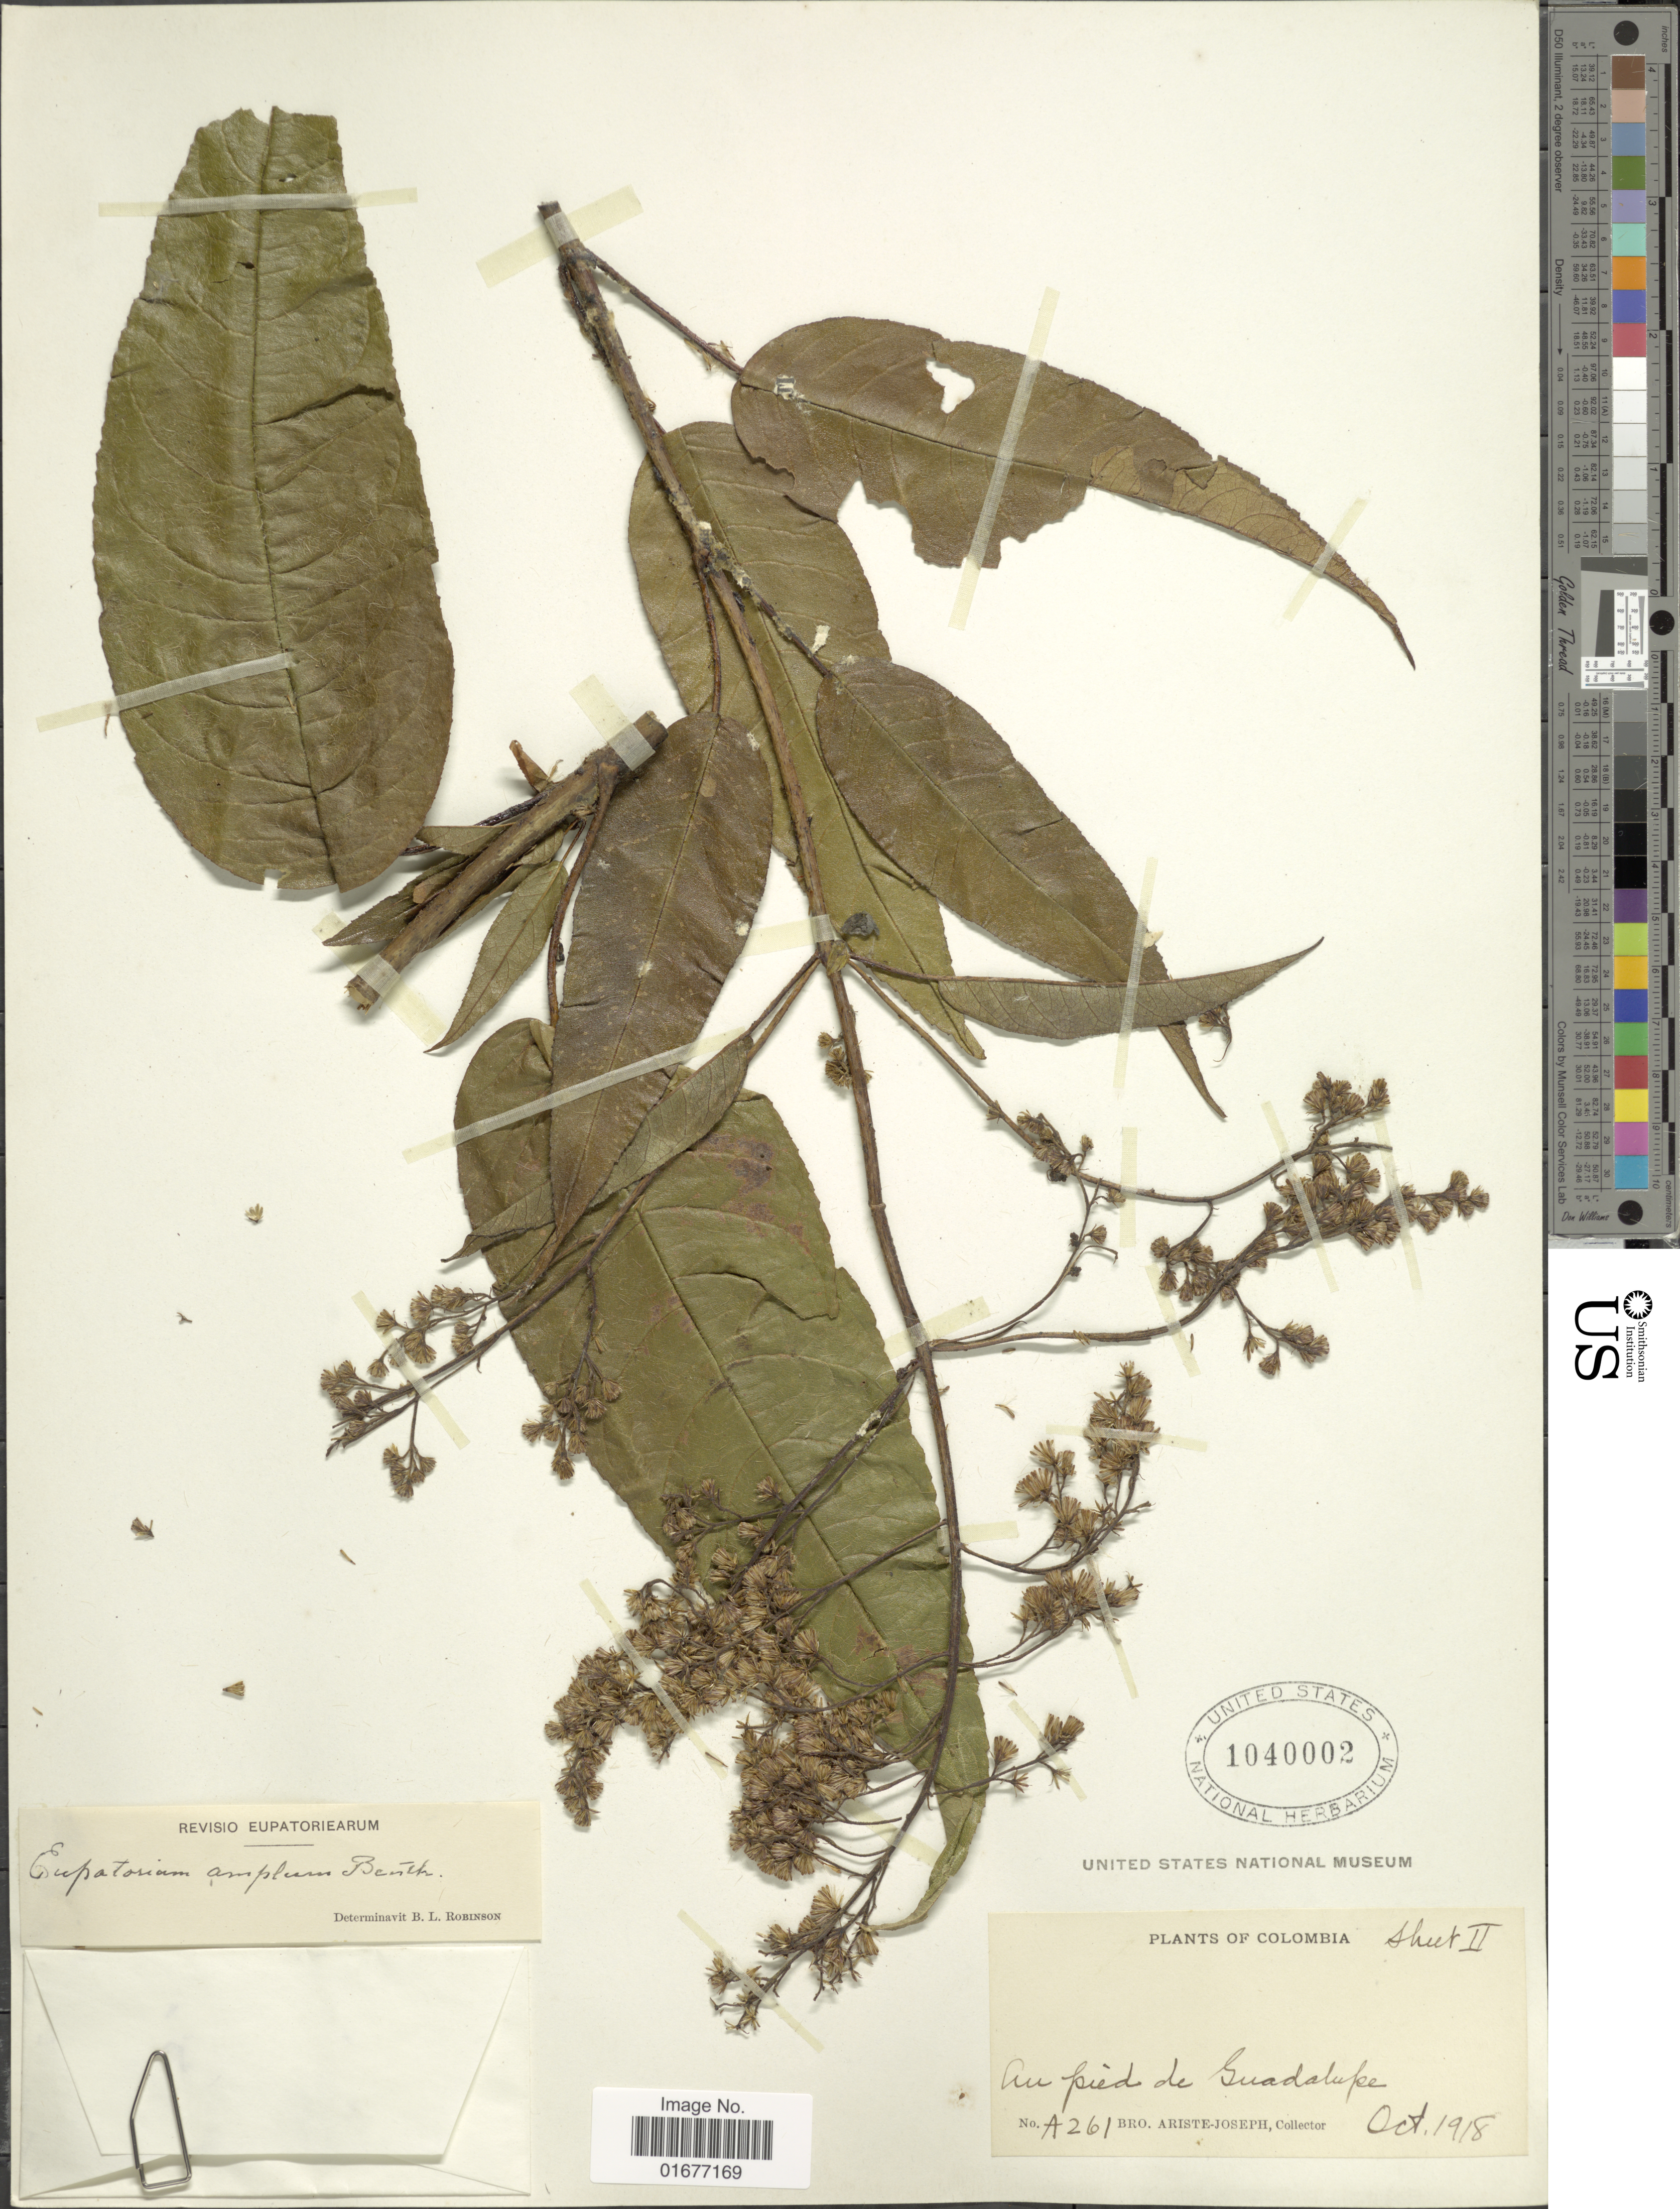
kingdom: Plantae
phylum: Tracheophyta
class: Magnoliopsida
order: Asterales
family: Asteraceae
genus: Ageratina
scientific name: Ageratina ampla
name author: (Benth.) R.M. King & H. Rob.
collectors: Bro. Ariste-Joseph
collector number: A261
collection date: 1918-10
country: Colombia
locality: Au Pied de Guadalupe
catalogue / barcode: US 1040002